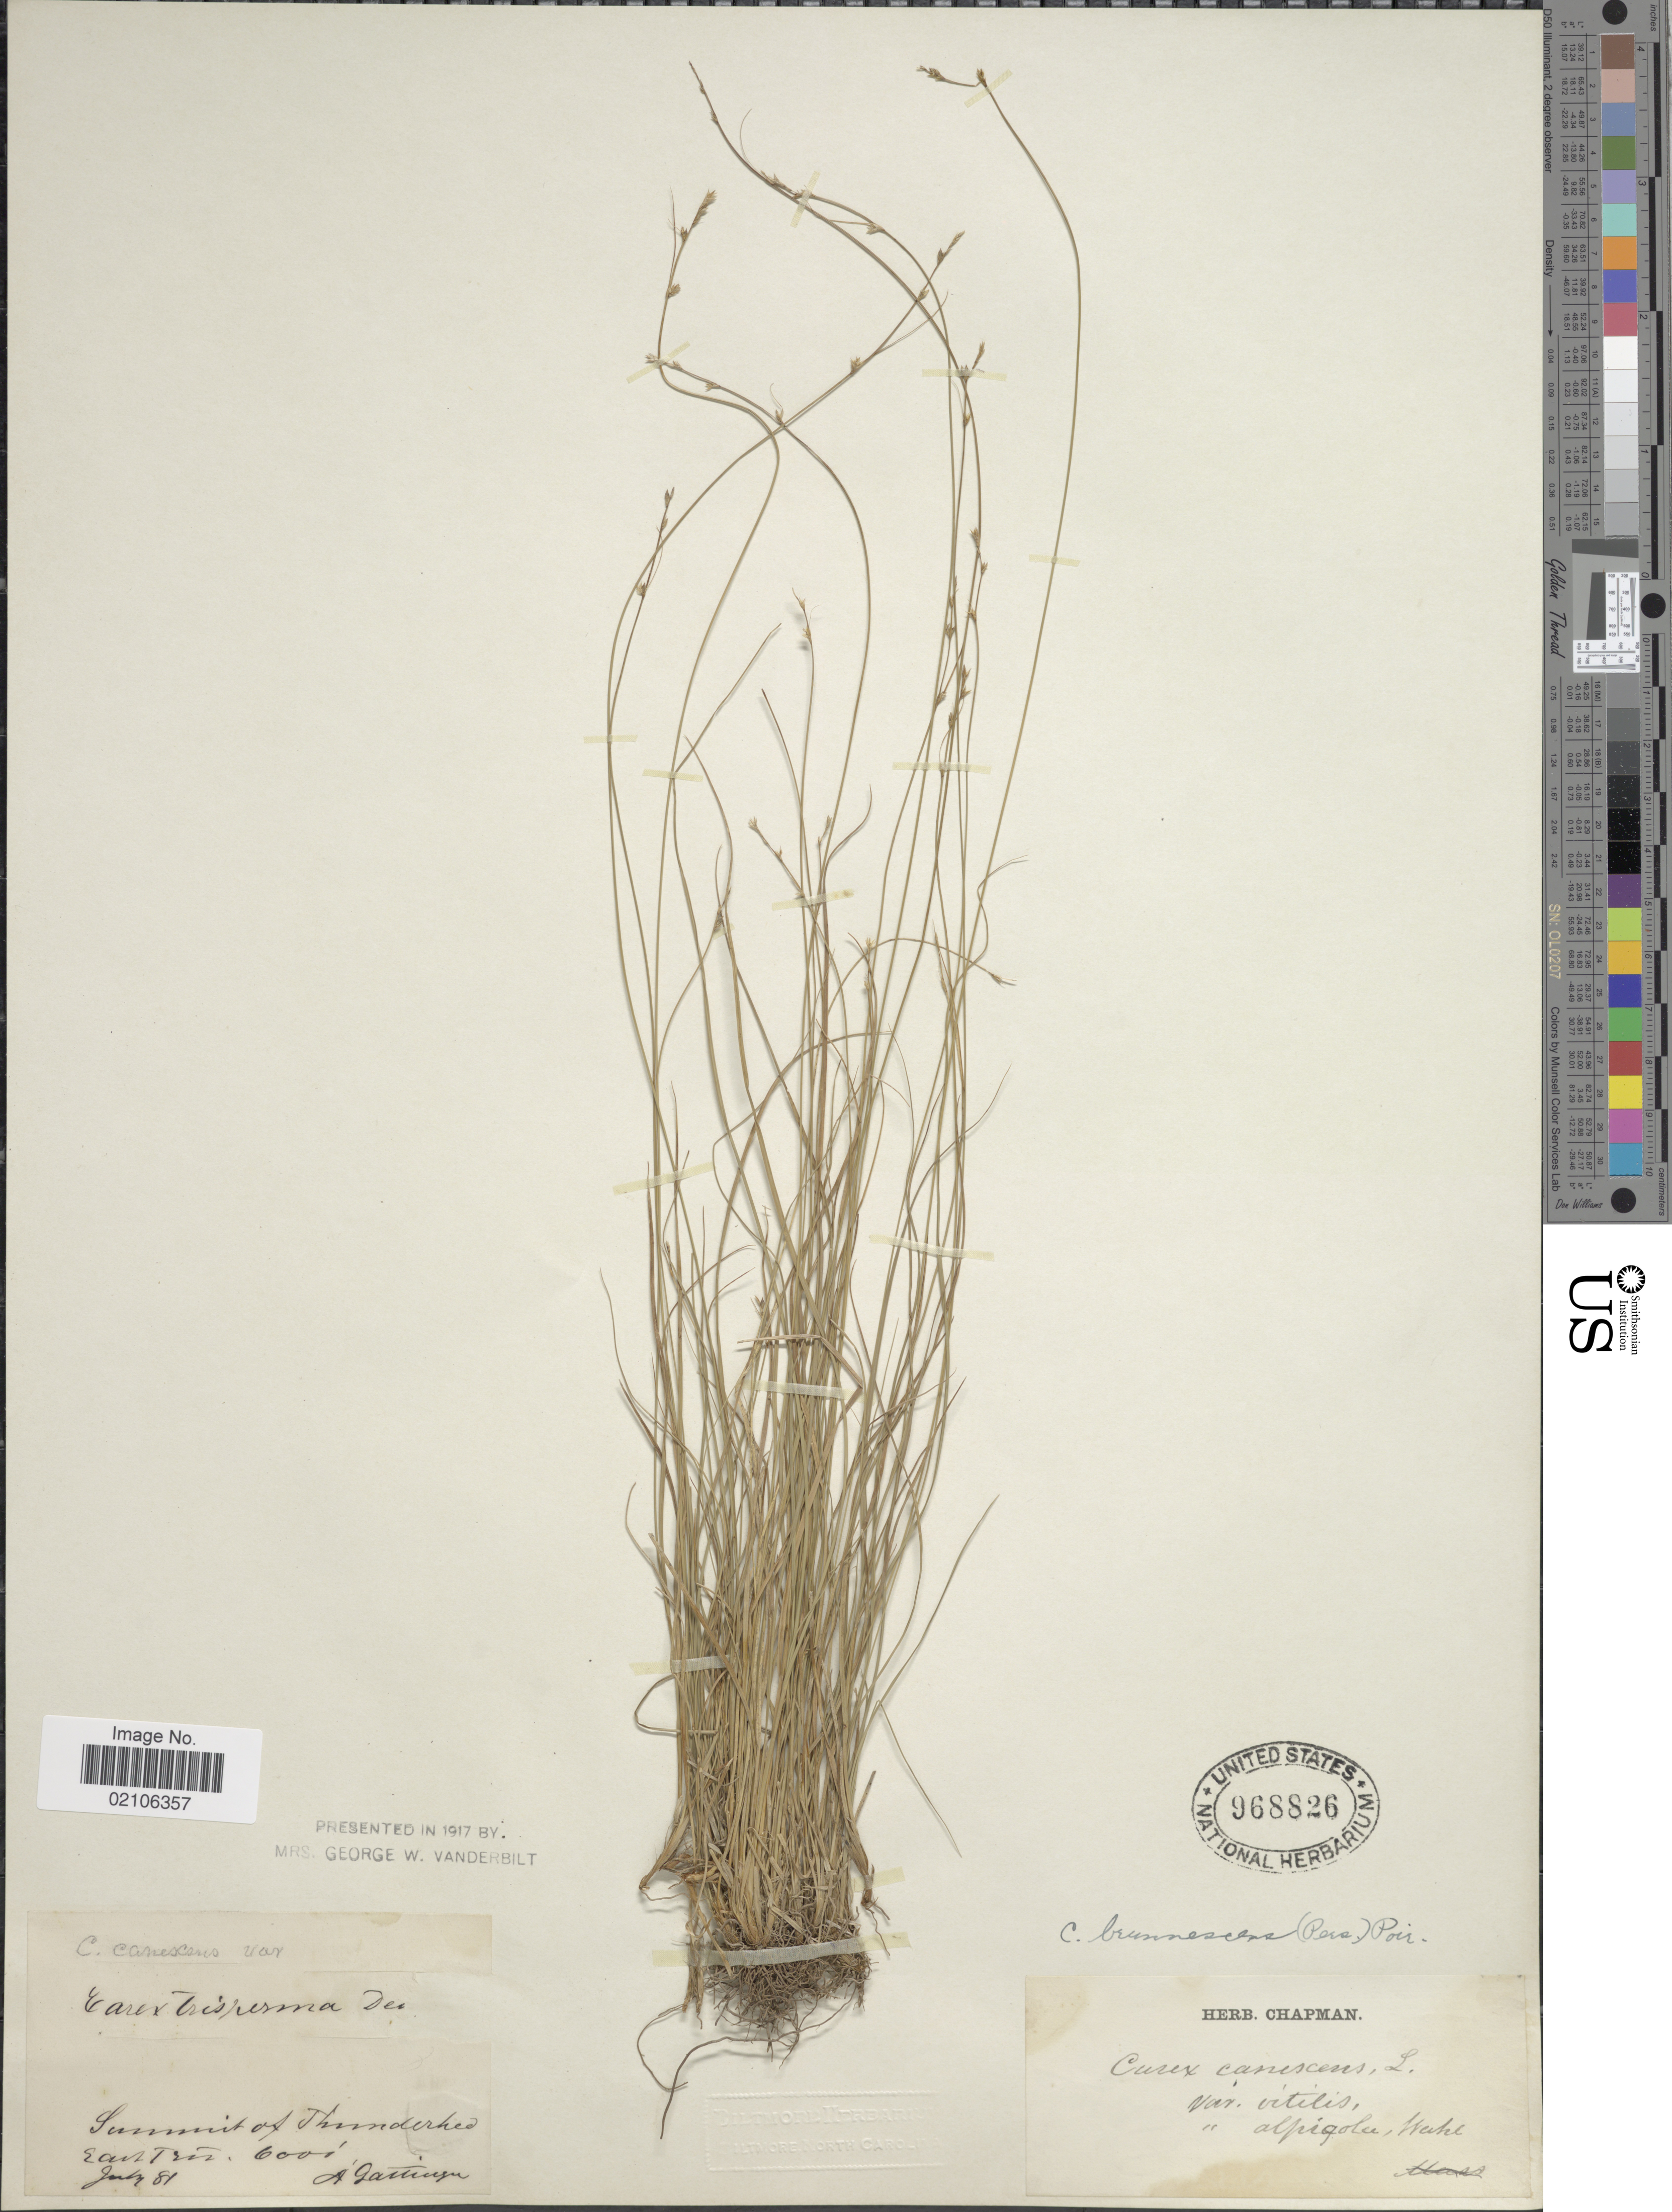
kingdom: Plantae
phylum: Tracheophyta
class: Liliopsida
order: Poales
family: Cyperaceae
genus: Carex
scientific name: Carex brunnescens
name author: (Pers.) Poir.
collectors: A. Gattinger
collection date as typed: Transcribed d/m/y: /7/81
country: United States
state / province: Tennessee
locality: East Tenn., summit of Thunderhed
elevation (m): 1829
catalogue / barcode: US 968826